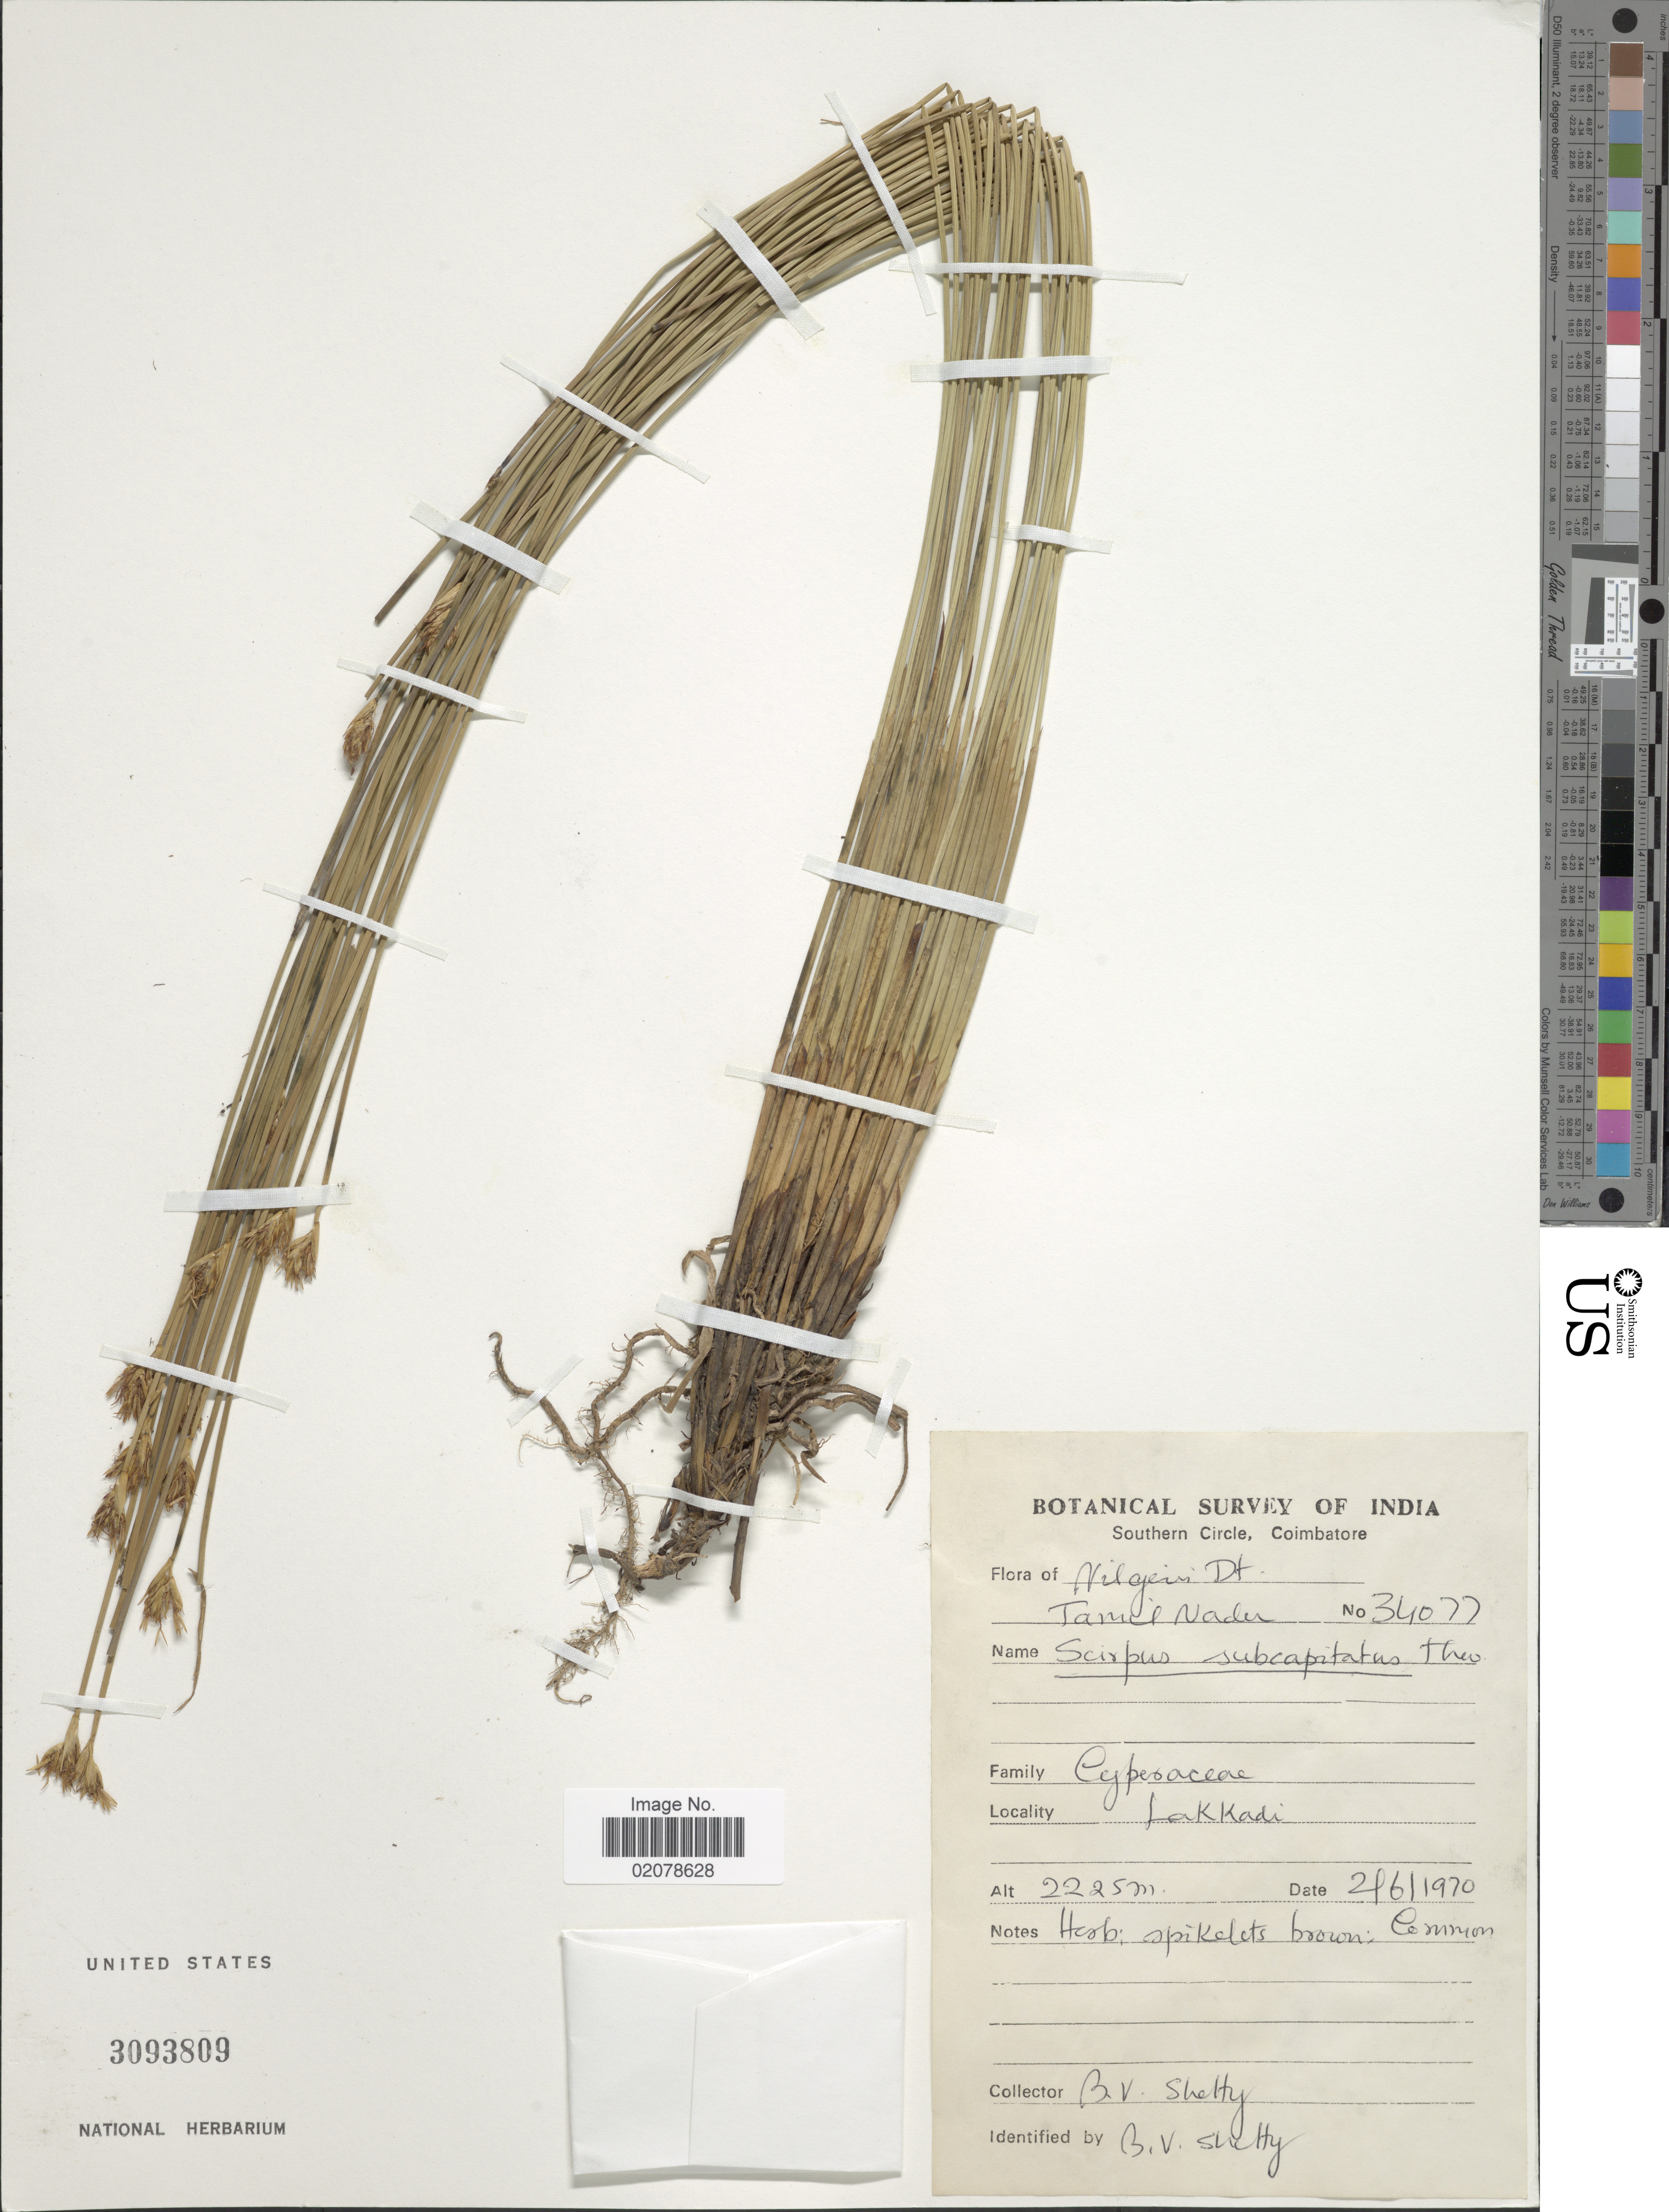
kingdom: Plantae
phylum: Tracheophyta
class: Liliopsida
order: Poales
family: Cyperaceae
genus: Trichophorum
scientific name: Trichophorum subcapitatum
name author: (Thwaites & Hook.) D.A. Simpson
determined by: Strong, Mark T., (BOT), Smithsonian Institution - National Museum of Natural History (UNITED STATES)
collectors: B.V. Shetty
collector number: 34077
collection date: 1970-06-02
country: India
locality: Lakkadi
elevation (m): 2225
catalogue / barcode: US 3093809